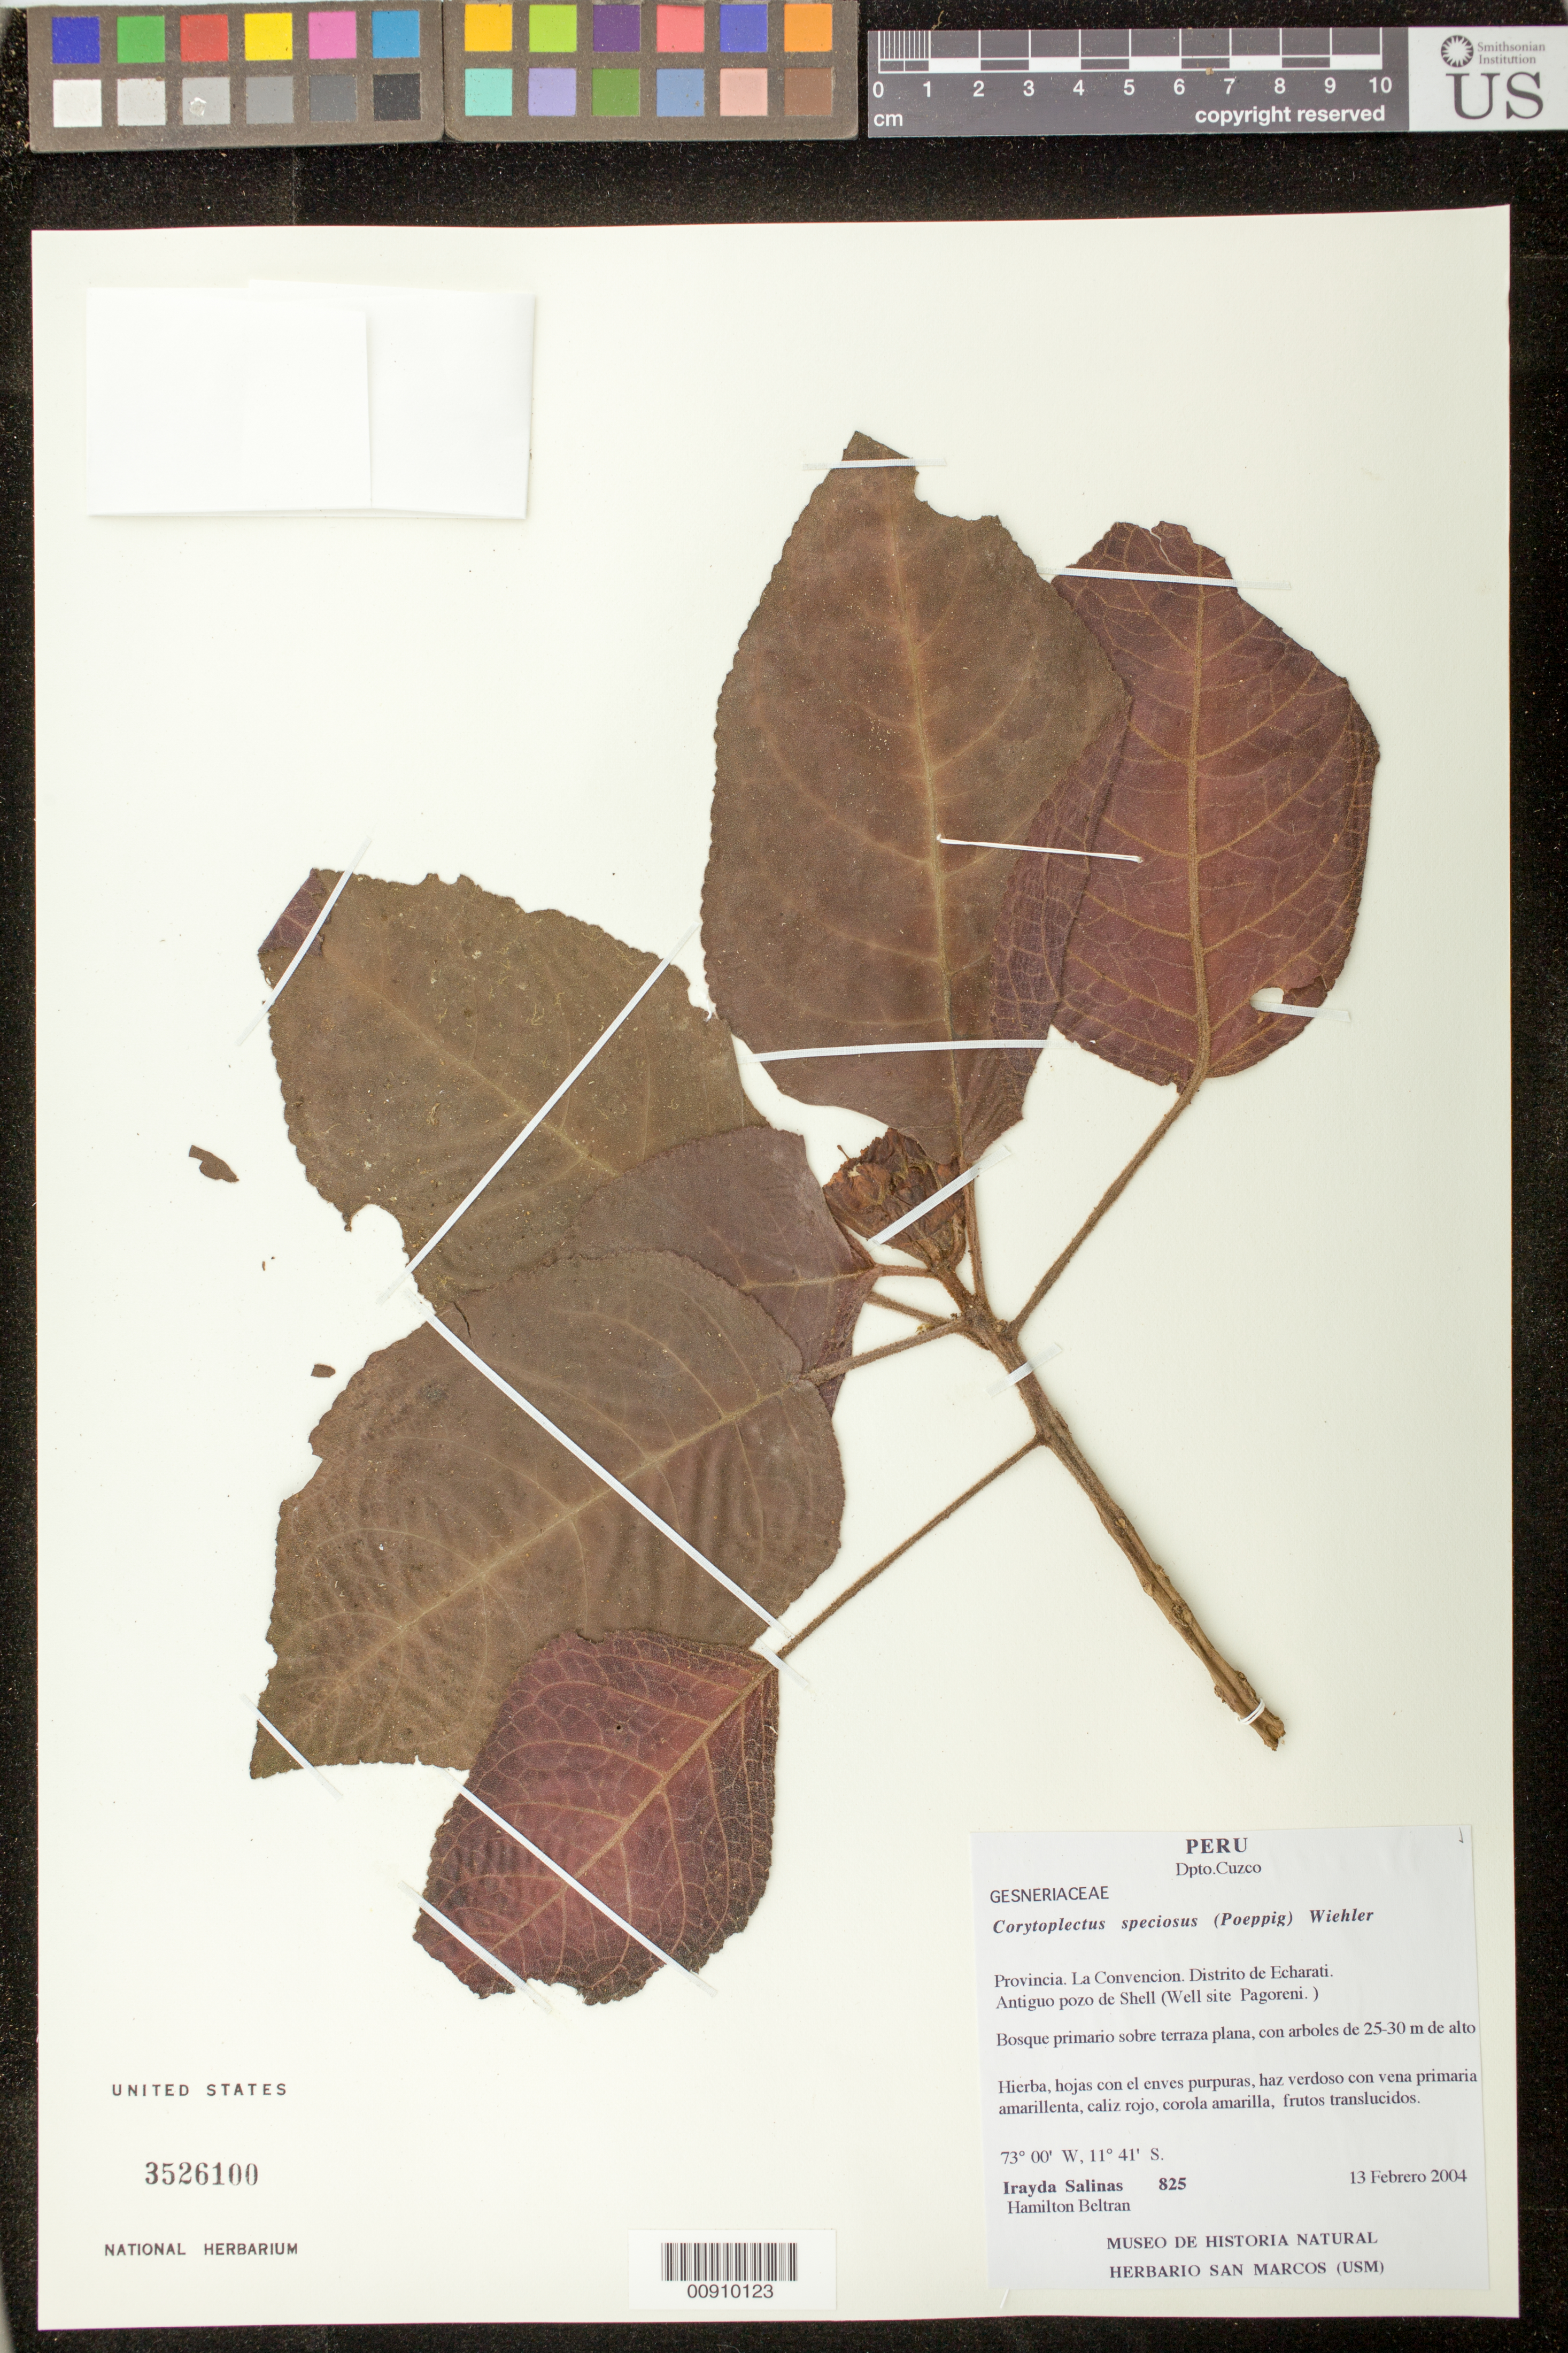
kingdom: Plantae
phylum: Tracheophyta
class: Magnoliopsida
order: Lamiales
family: Gesneriaceae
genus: Corytoplectus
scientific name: Corytoplectus speciosus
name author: (Poepp.) Wiehler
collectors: I. Salinas & H. Beltran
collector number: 825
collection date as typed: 13 Feb 2004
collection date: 2004-02-13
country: Peru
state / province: Cusco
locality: Prov. La Convencion, Distrito de Echarati. Antiguo pozo de Shell (Well site Pagoreni)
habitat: Bosque primario sobre terraza plana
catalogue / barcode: US 3526100